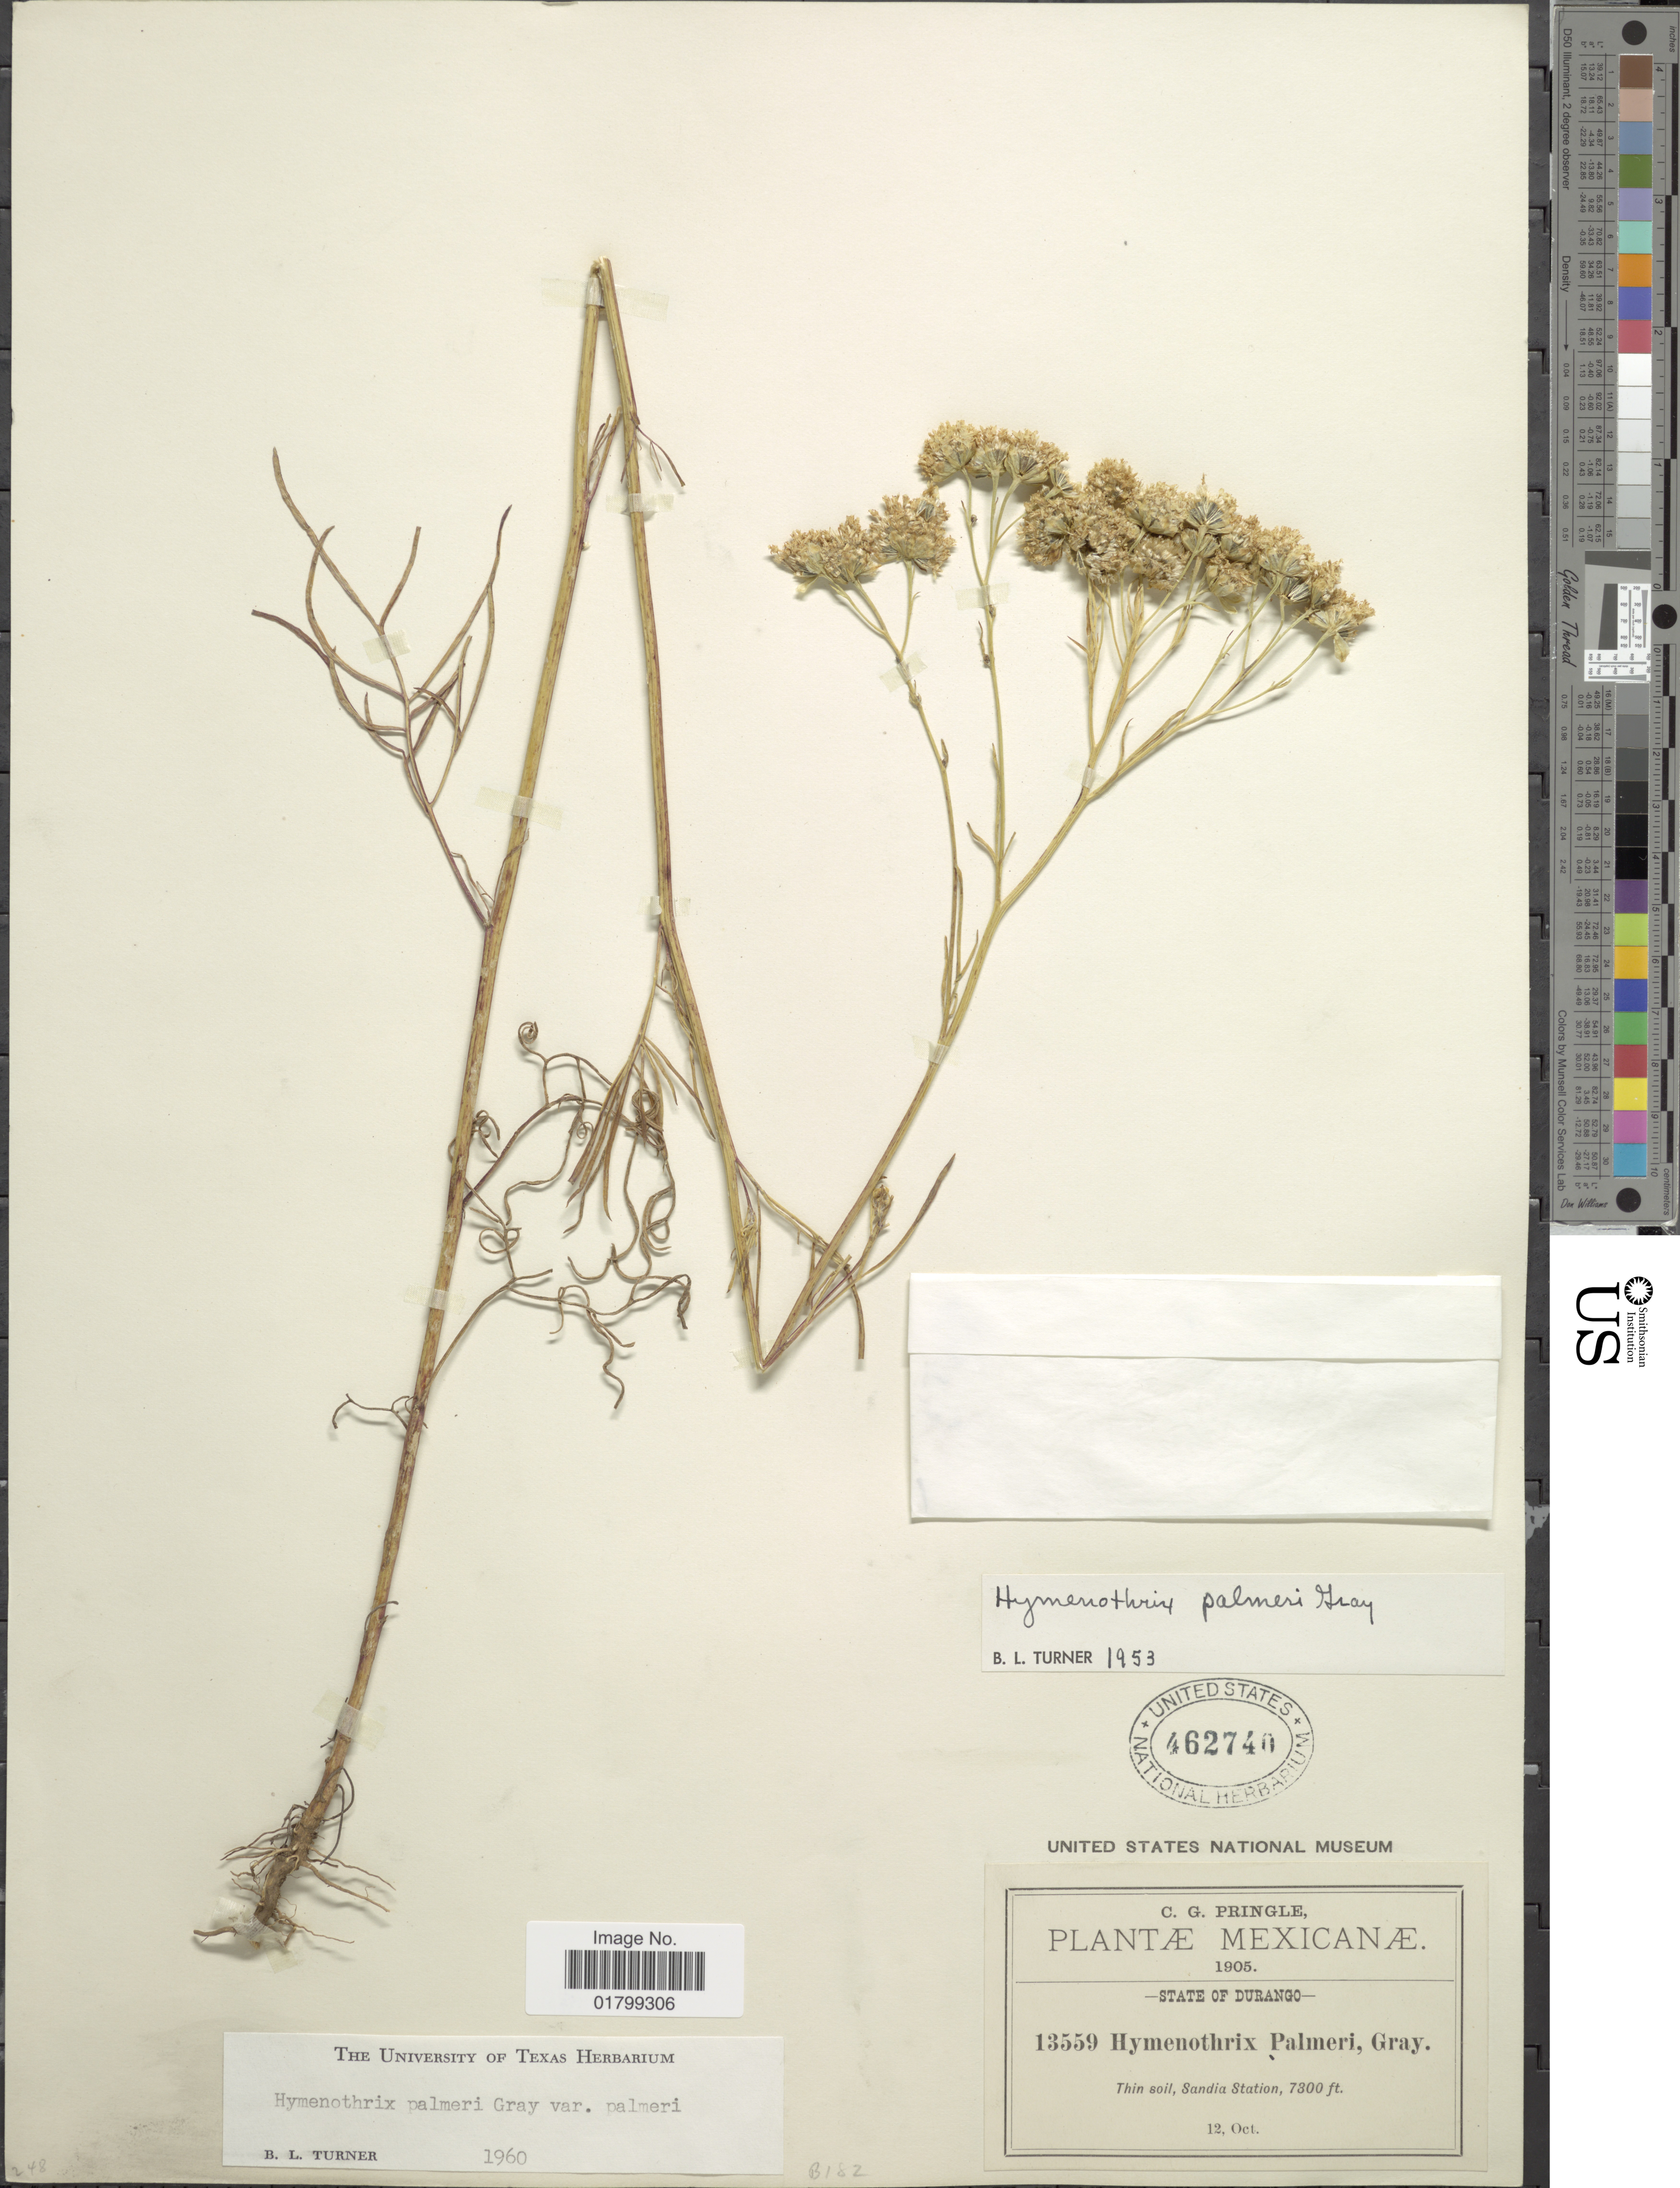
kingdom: Plantae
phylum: Tracheophyta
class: Magnoliopsida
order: Asterales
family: Asteraceae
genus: Hymenothrix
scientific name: Hymenothrix palmeri var. palmeri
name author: A. Gray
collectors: C. G. Pringle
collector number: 13559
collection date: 1905-10-12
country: Mexico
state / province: Durango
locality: Thin soil, Sandy Station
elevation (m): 2225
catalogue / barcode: US 462740